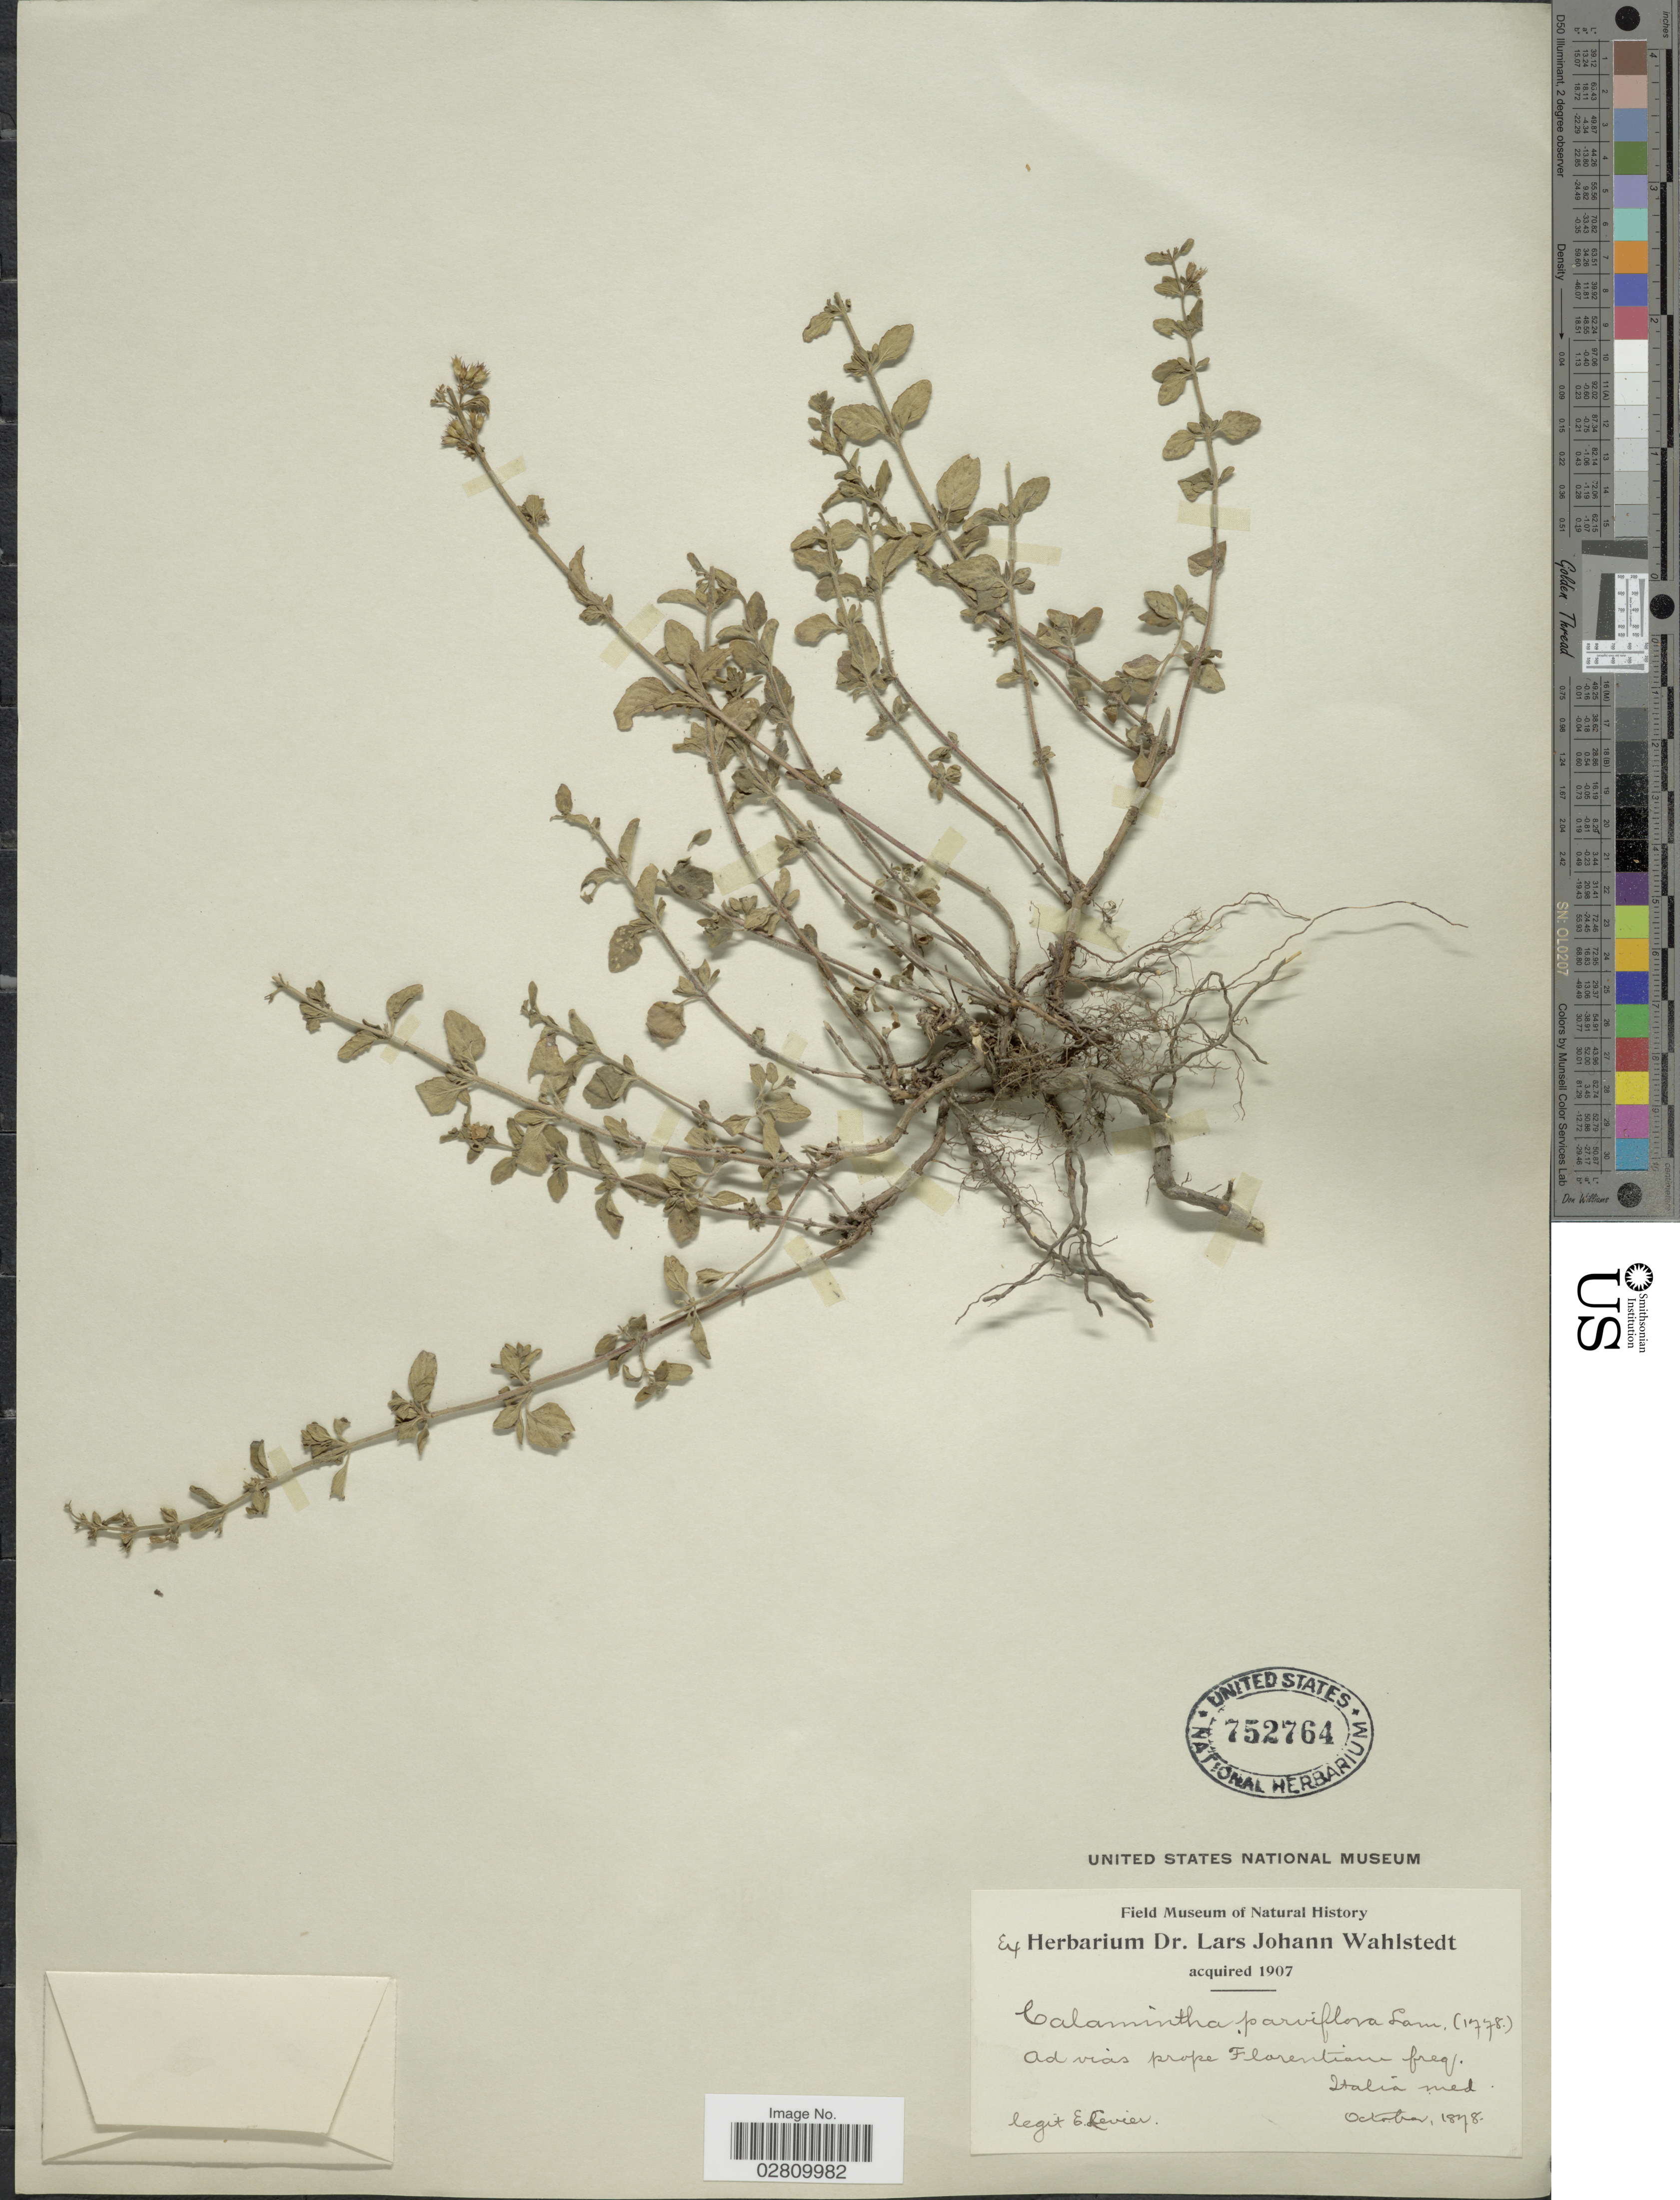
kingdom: Plantae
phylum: Tracheophyta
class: Magnoliopsida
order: Lamiales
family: Lamiaceae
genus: Calamintha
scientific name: Calamintha parviflora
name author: Lam.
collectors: É. Levier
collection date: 1878-10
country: Italy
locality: Ad vias prope Florentiam freq. Italia med.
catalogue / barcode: US 752764